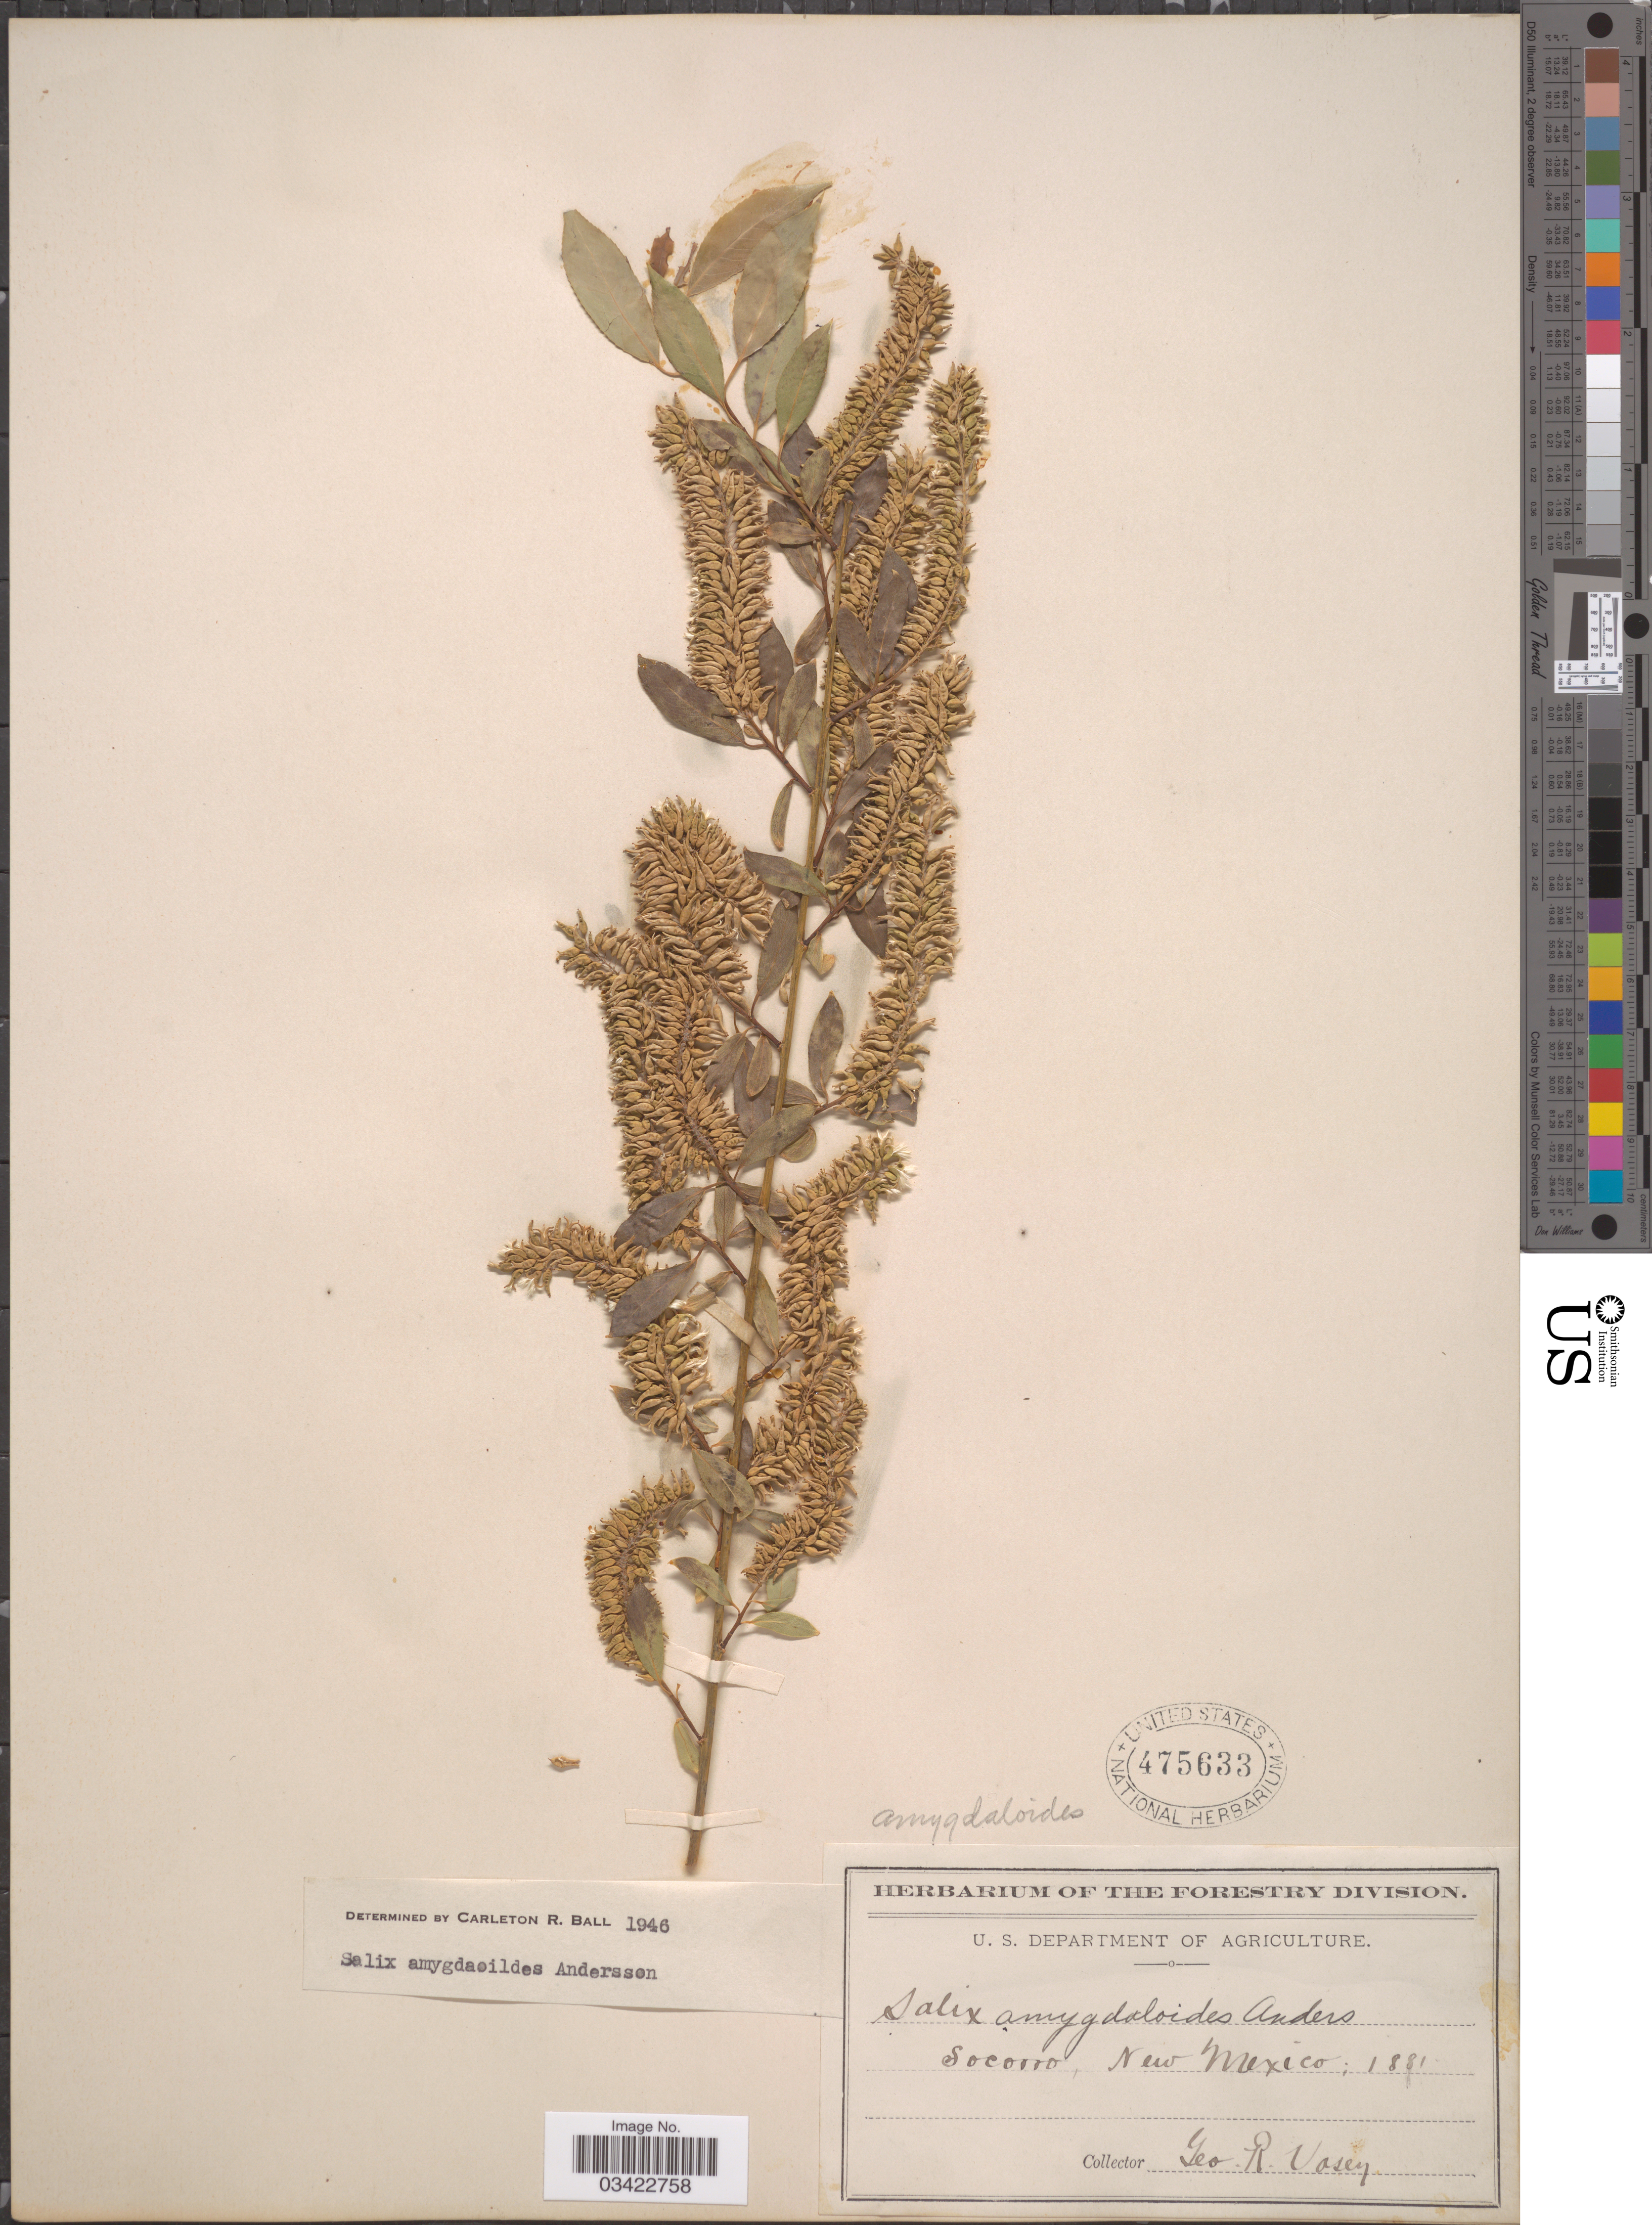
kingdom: Plantae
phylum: Tracheophyta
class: Magnoliopsida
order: Malpighiales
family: Salicaceae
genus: Salix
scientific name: Salix amygdaloides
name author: Andersson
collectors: G. R. Vasey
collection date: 1881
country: United States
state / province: New Mexico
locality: Socorro.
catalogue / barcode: US 475633